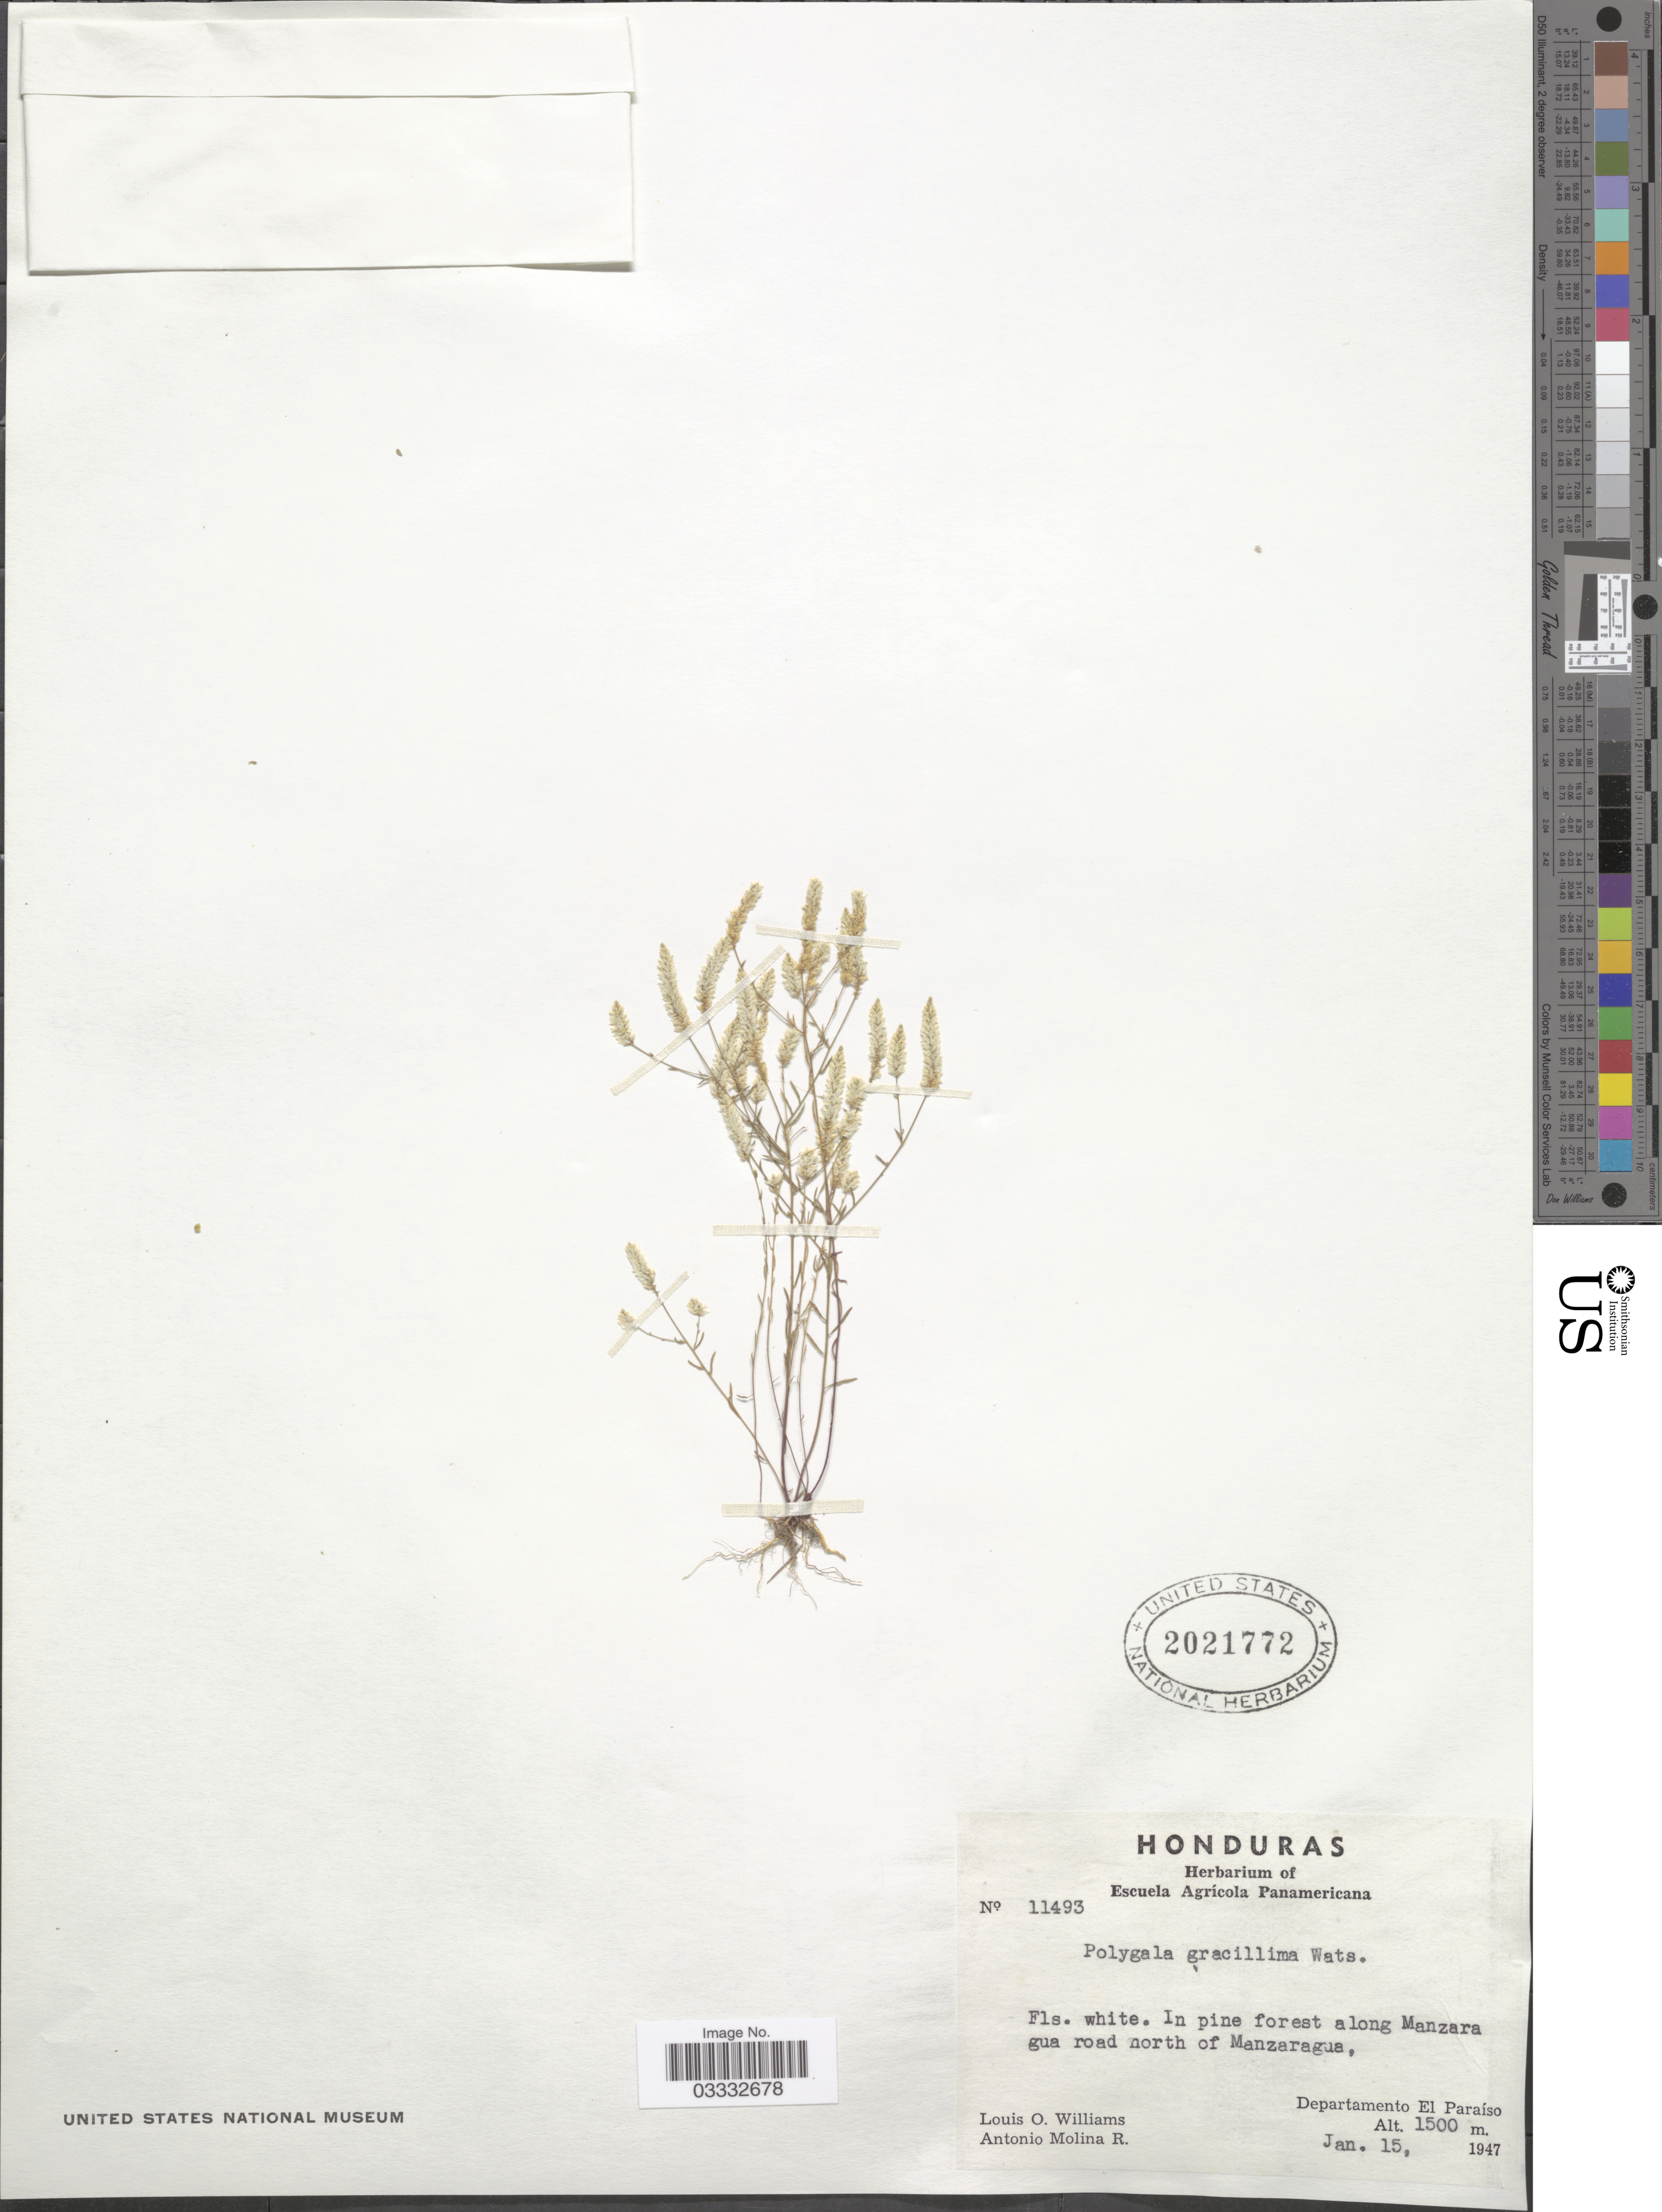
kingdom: Plantae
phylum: Tracheophyta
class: Magnoliopsida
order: Fabales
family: Polygalaceae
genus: Polygala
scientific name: Polygala gracillima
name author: S. Watson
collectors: L. O. Williams & A. Molina R.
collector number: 11493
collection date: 1947-01-15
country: Honduras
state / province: El Paraíso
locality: Along Manzaragua road north of Manzaragua, Departamento El Paraíso.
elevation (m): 1500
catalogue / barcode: US 2021772